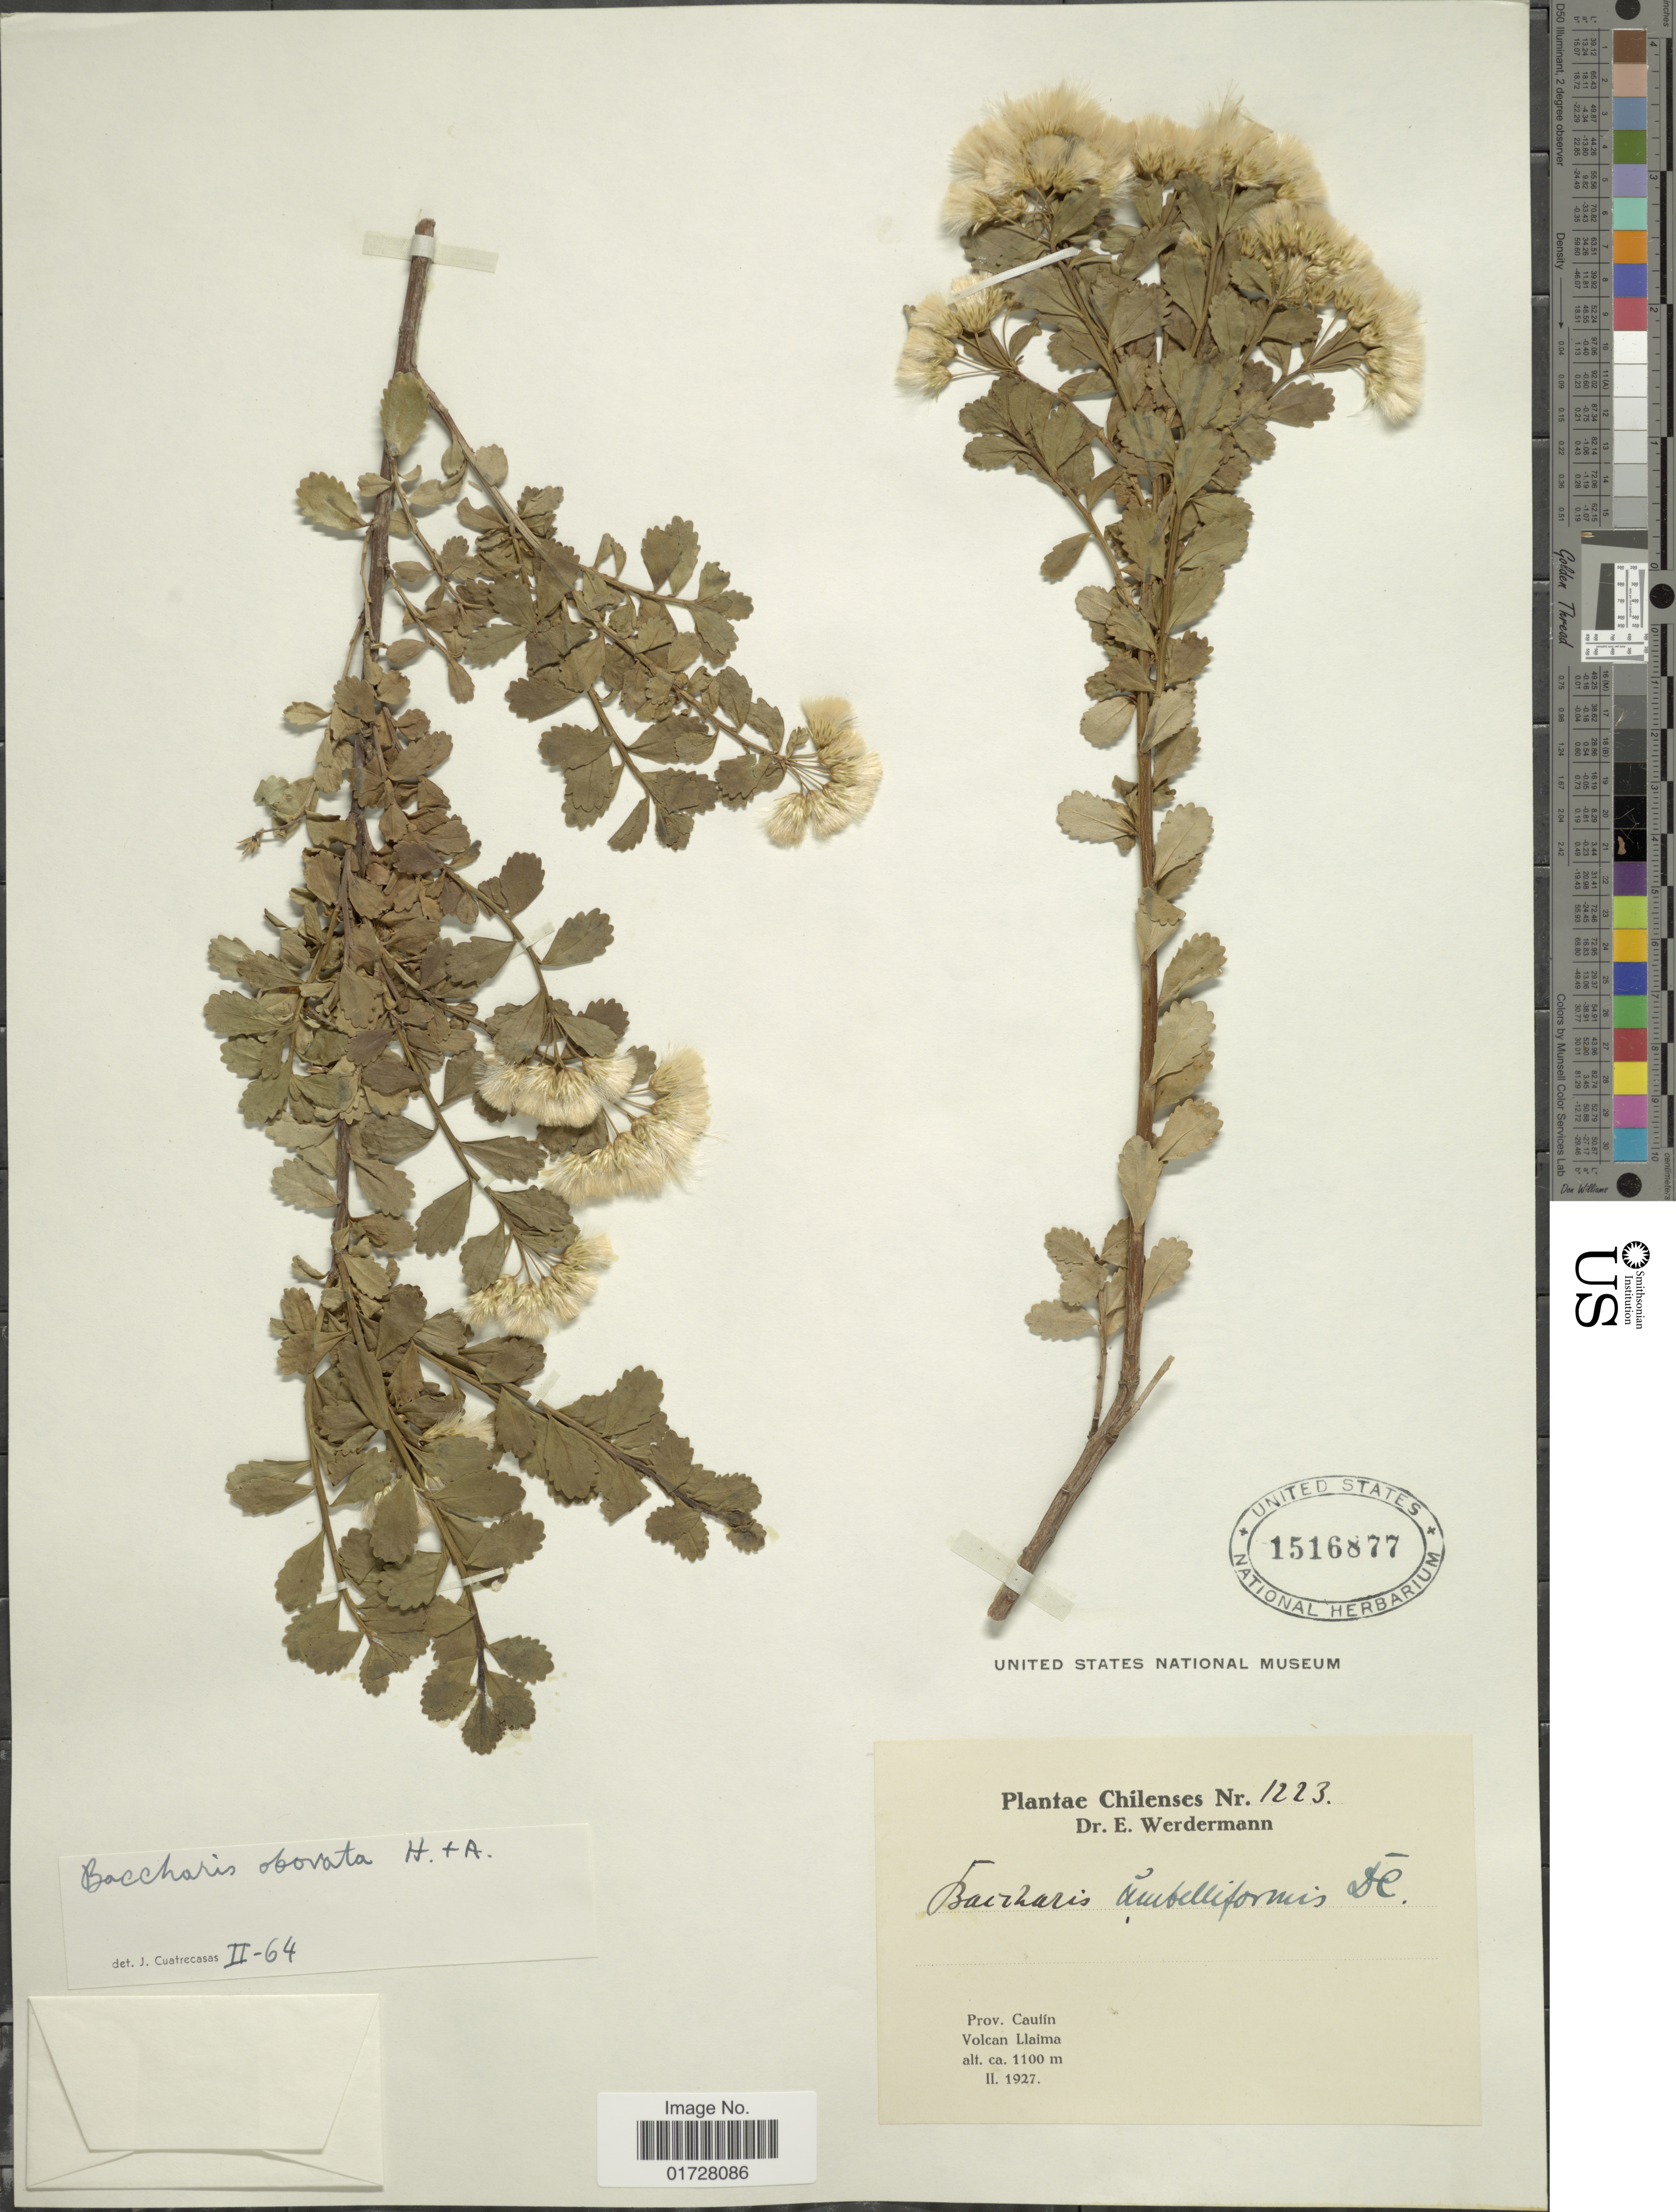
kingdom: Plantae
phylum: Tracheophyta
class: Magnoliopsida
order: Asterales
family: Asteraceae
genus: Baccharis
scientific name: Baccharis concava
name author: (Ruiz & Pav.) Pers.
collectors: E. Werdermann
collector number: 1223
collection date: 1927-02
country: Chile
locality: Prov. Calin, Volcan Llaima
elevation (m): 100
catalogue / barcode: US 1516877